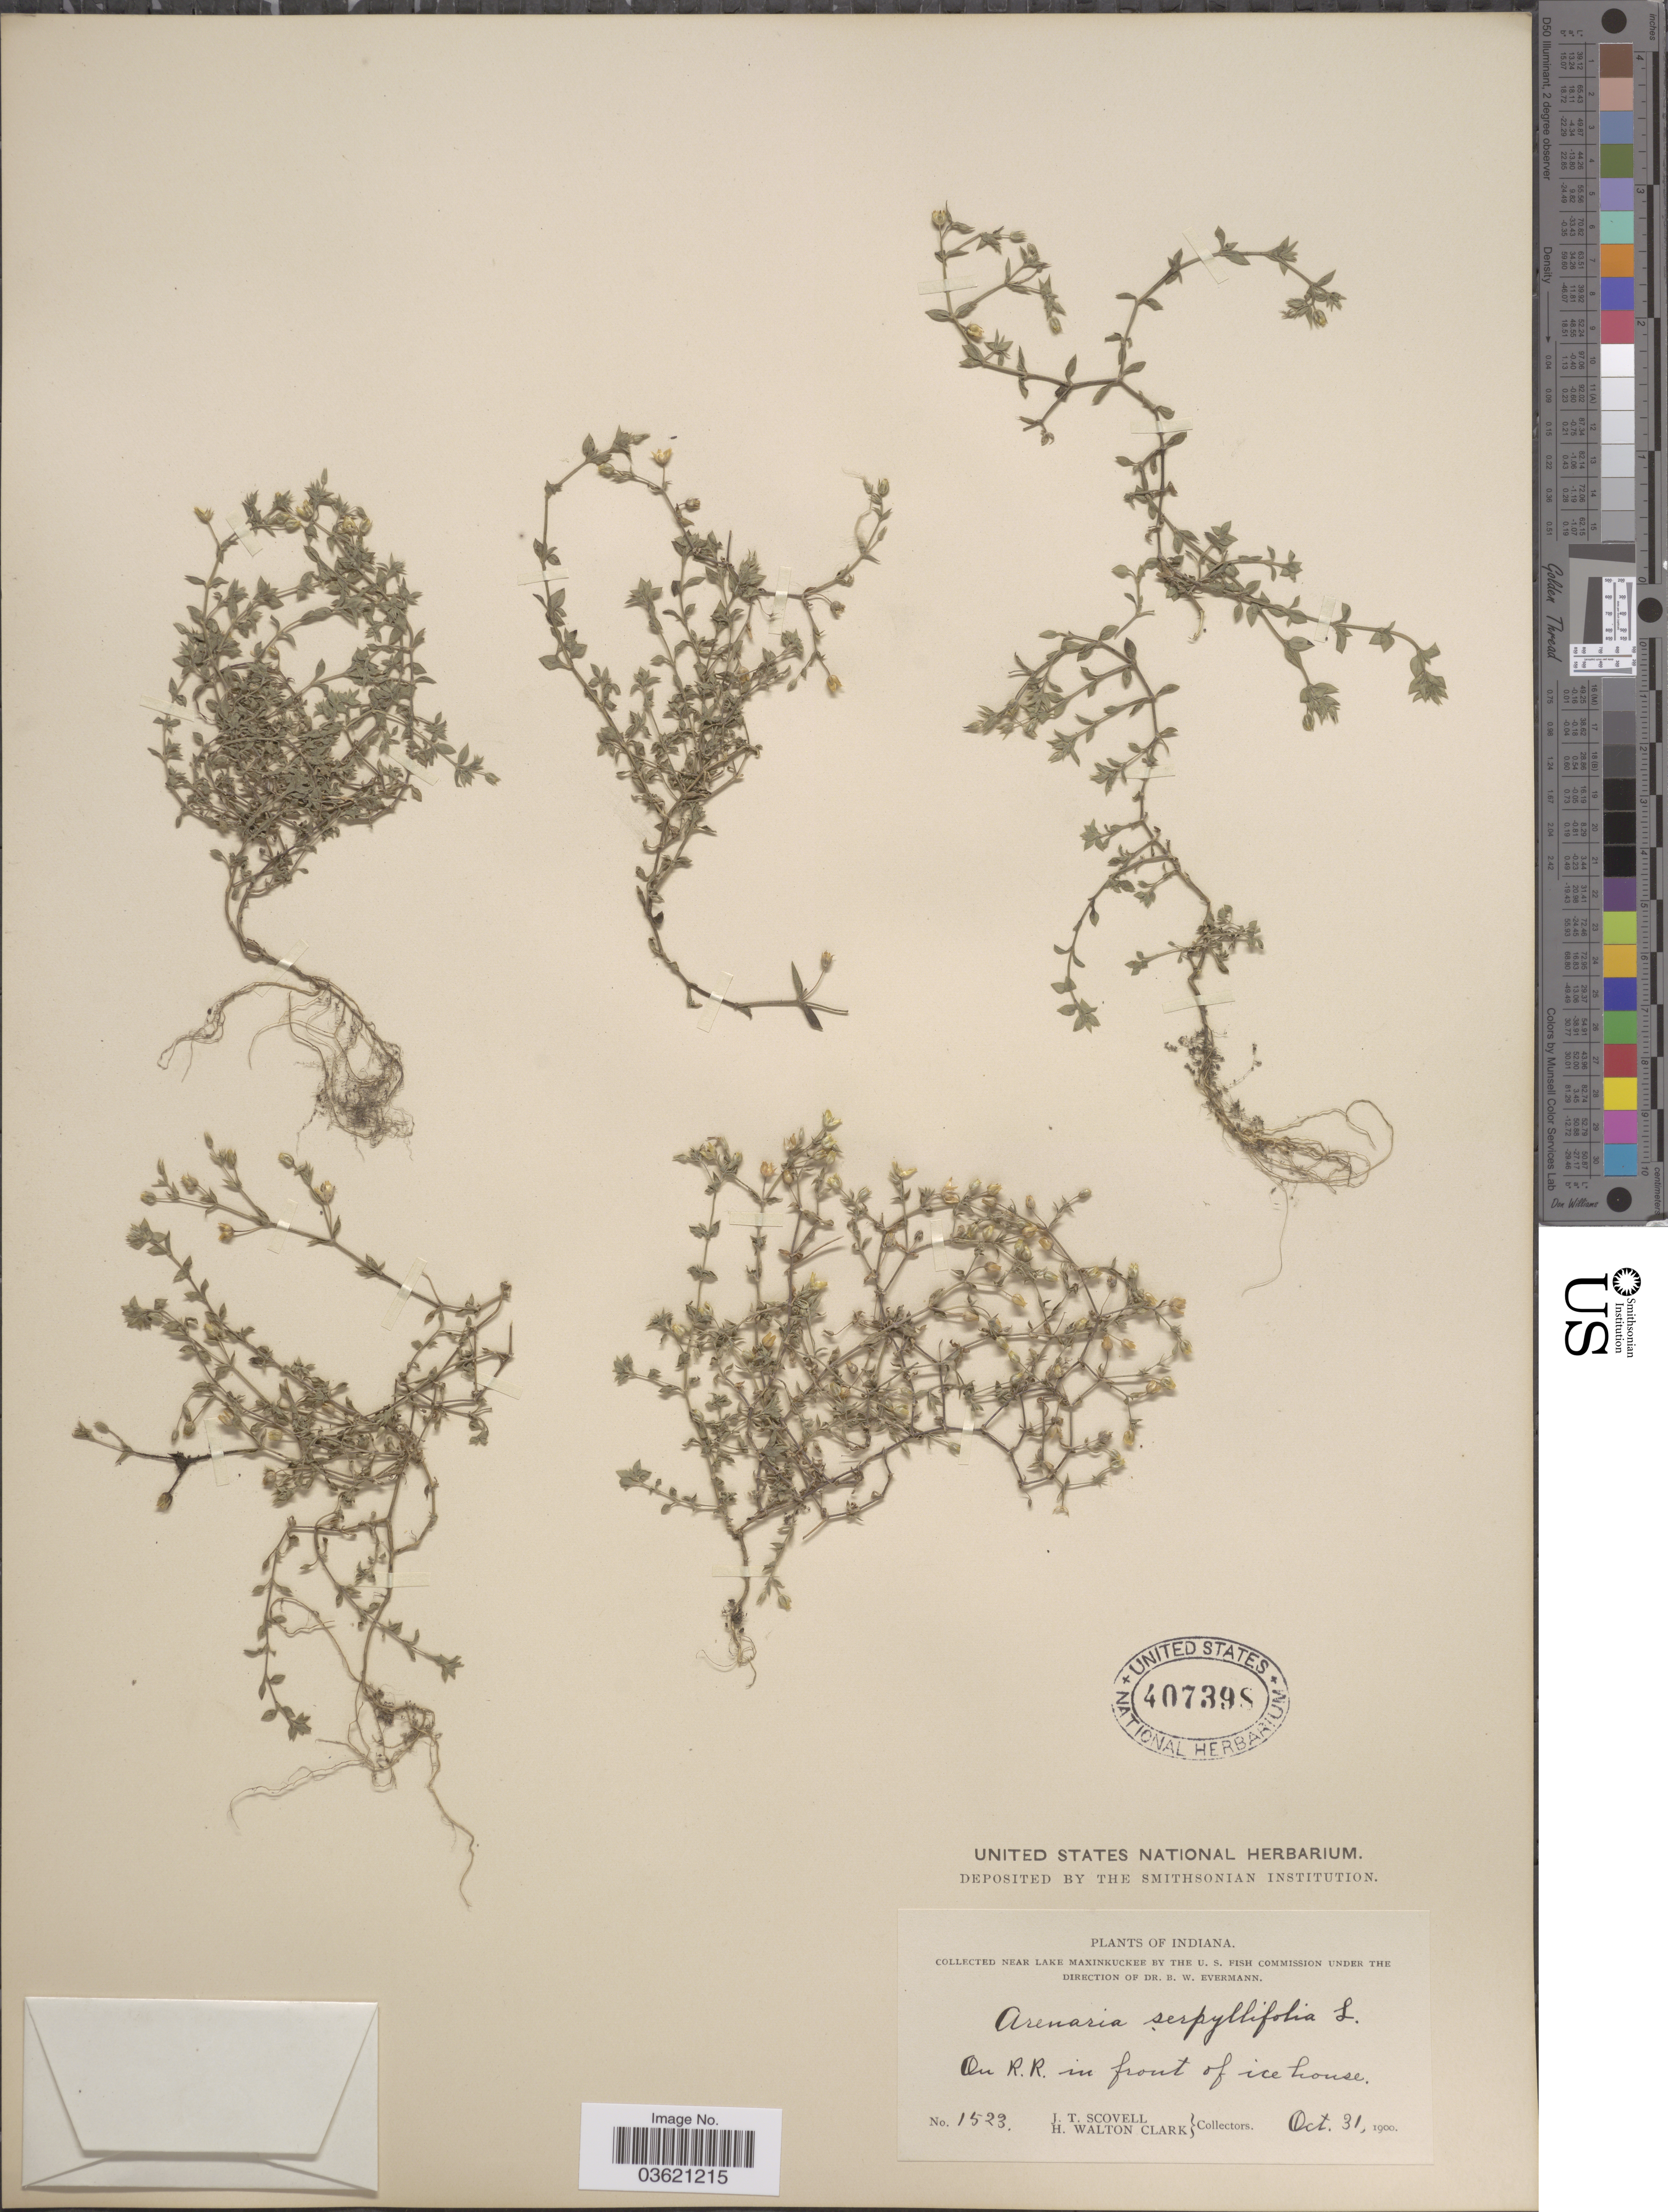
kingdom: Plantae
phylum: Tracheophyta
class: Magnoliopsida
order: Caryophyllales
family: Caryophyllaceae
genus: Arenaria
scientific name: Arenaria serpyllifolia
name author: L.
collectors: J. T. Scovell & H. W. Clark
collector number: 1523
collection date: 1900-10-31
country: United States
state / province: Indiana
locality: Near Lake Maxinkuckee, On R.R. in front of ice house.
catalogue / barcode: US 407398